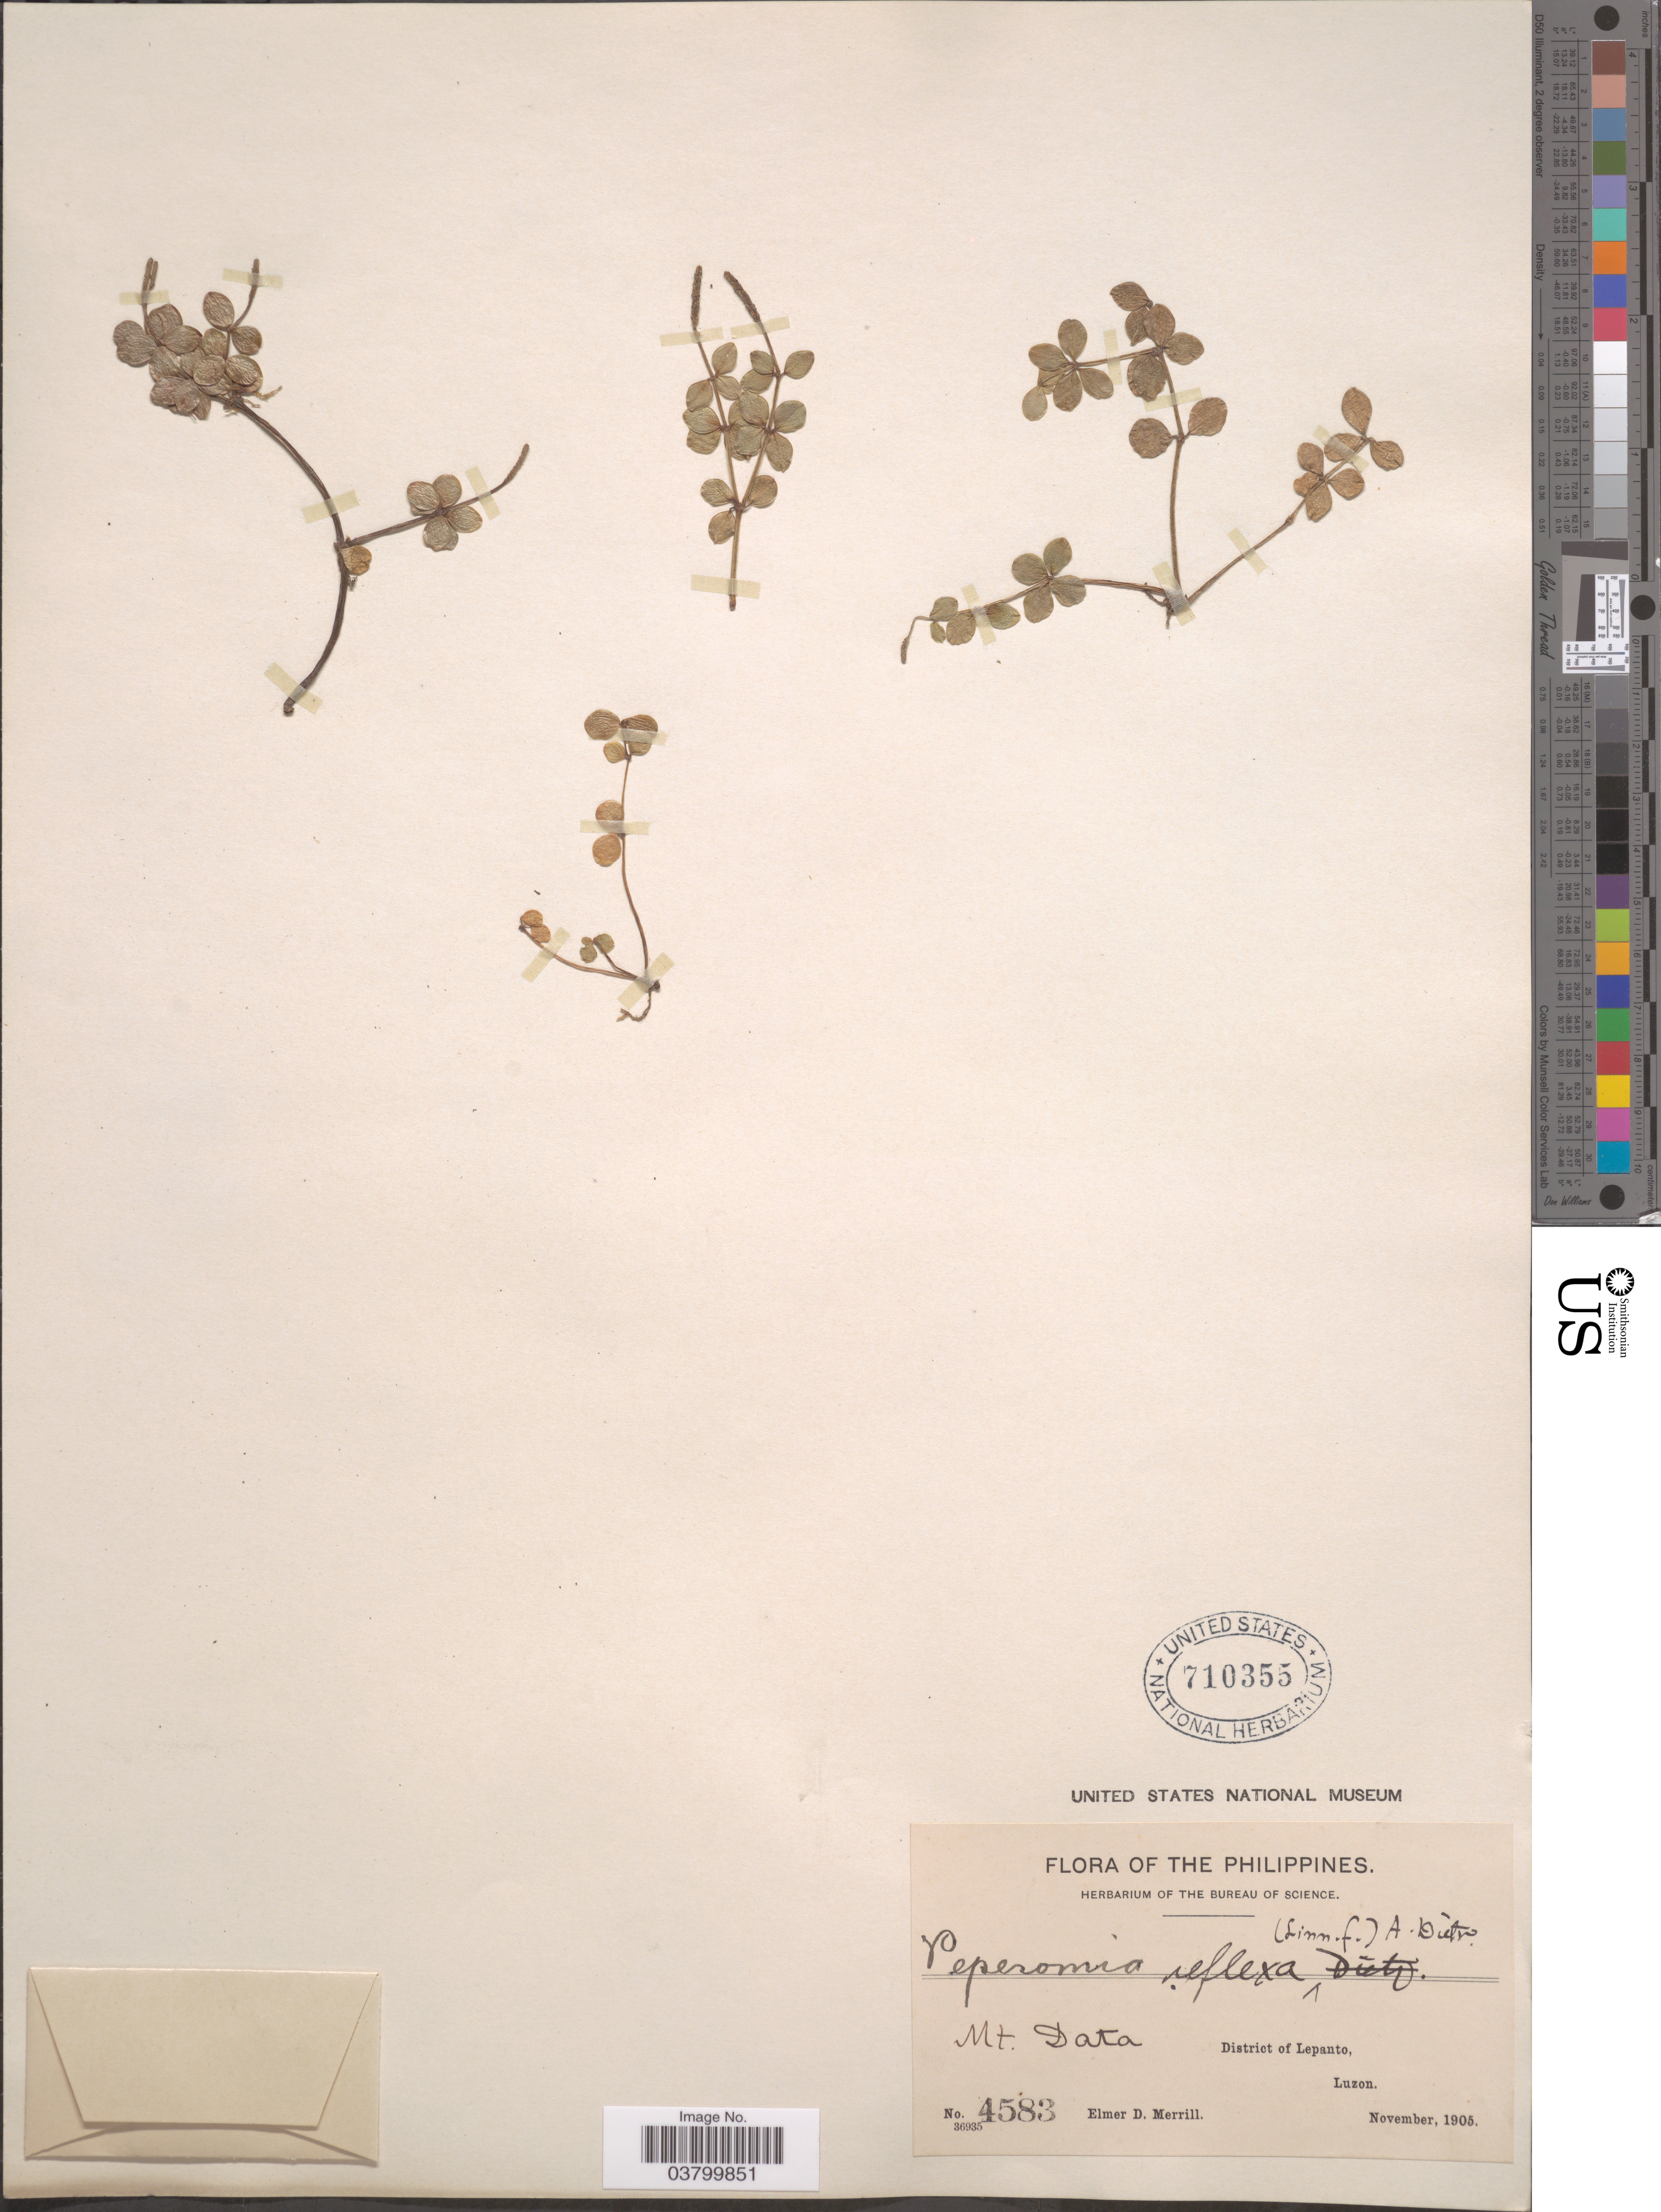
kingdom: Plantae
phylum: Tracheophyta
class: Magnoliopsida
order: Piperales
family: Piperaceae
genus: Peperomia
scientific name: Peperomia reflexa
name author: (L. f.) A. Dietr.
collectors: E. D. Merrill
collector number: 4583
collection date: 1905-11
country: Philippines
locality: Mt. Data. District of Lepanto, Luzon.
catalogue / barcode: US 710355